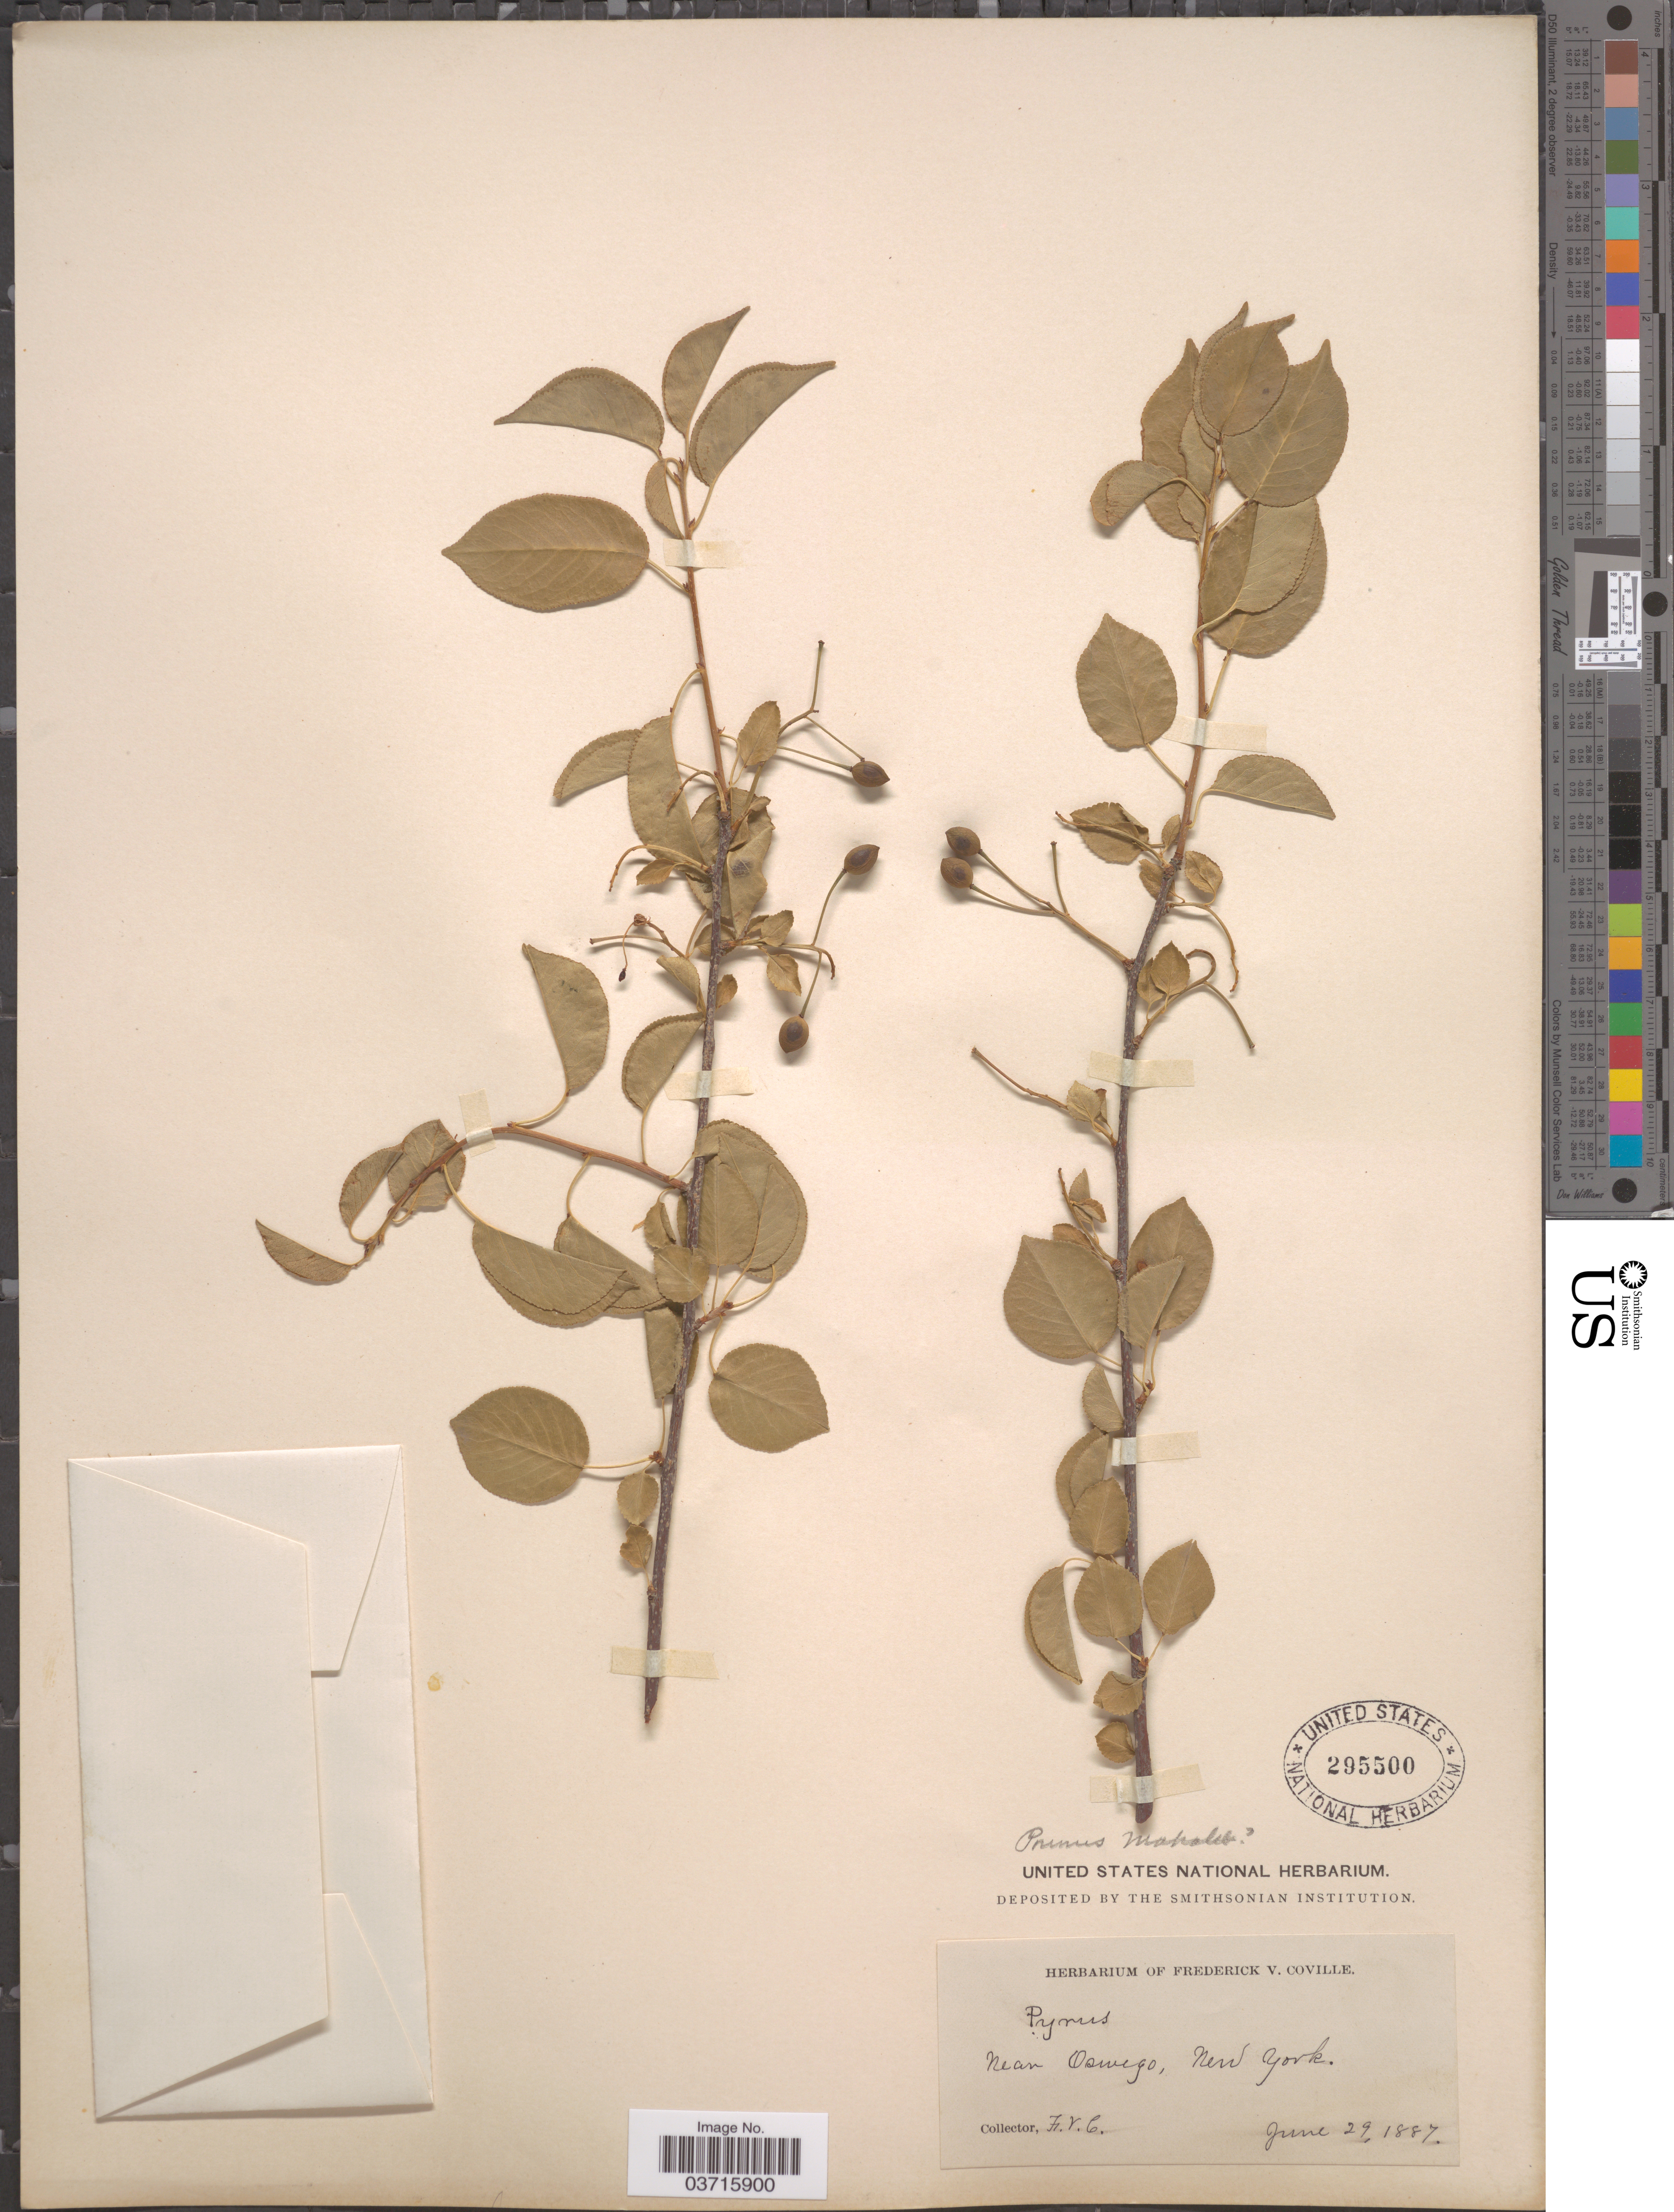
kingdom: Plantae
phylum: Tracheophyta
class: Magnoliopsida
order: Rosales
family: Rosaceae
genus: Prunus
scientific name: Prunus mahaleb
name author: L.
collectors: F. V. Coville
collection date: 1887-06-29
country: United States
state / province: New York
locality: Near Oswego.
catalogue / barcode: US 295500